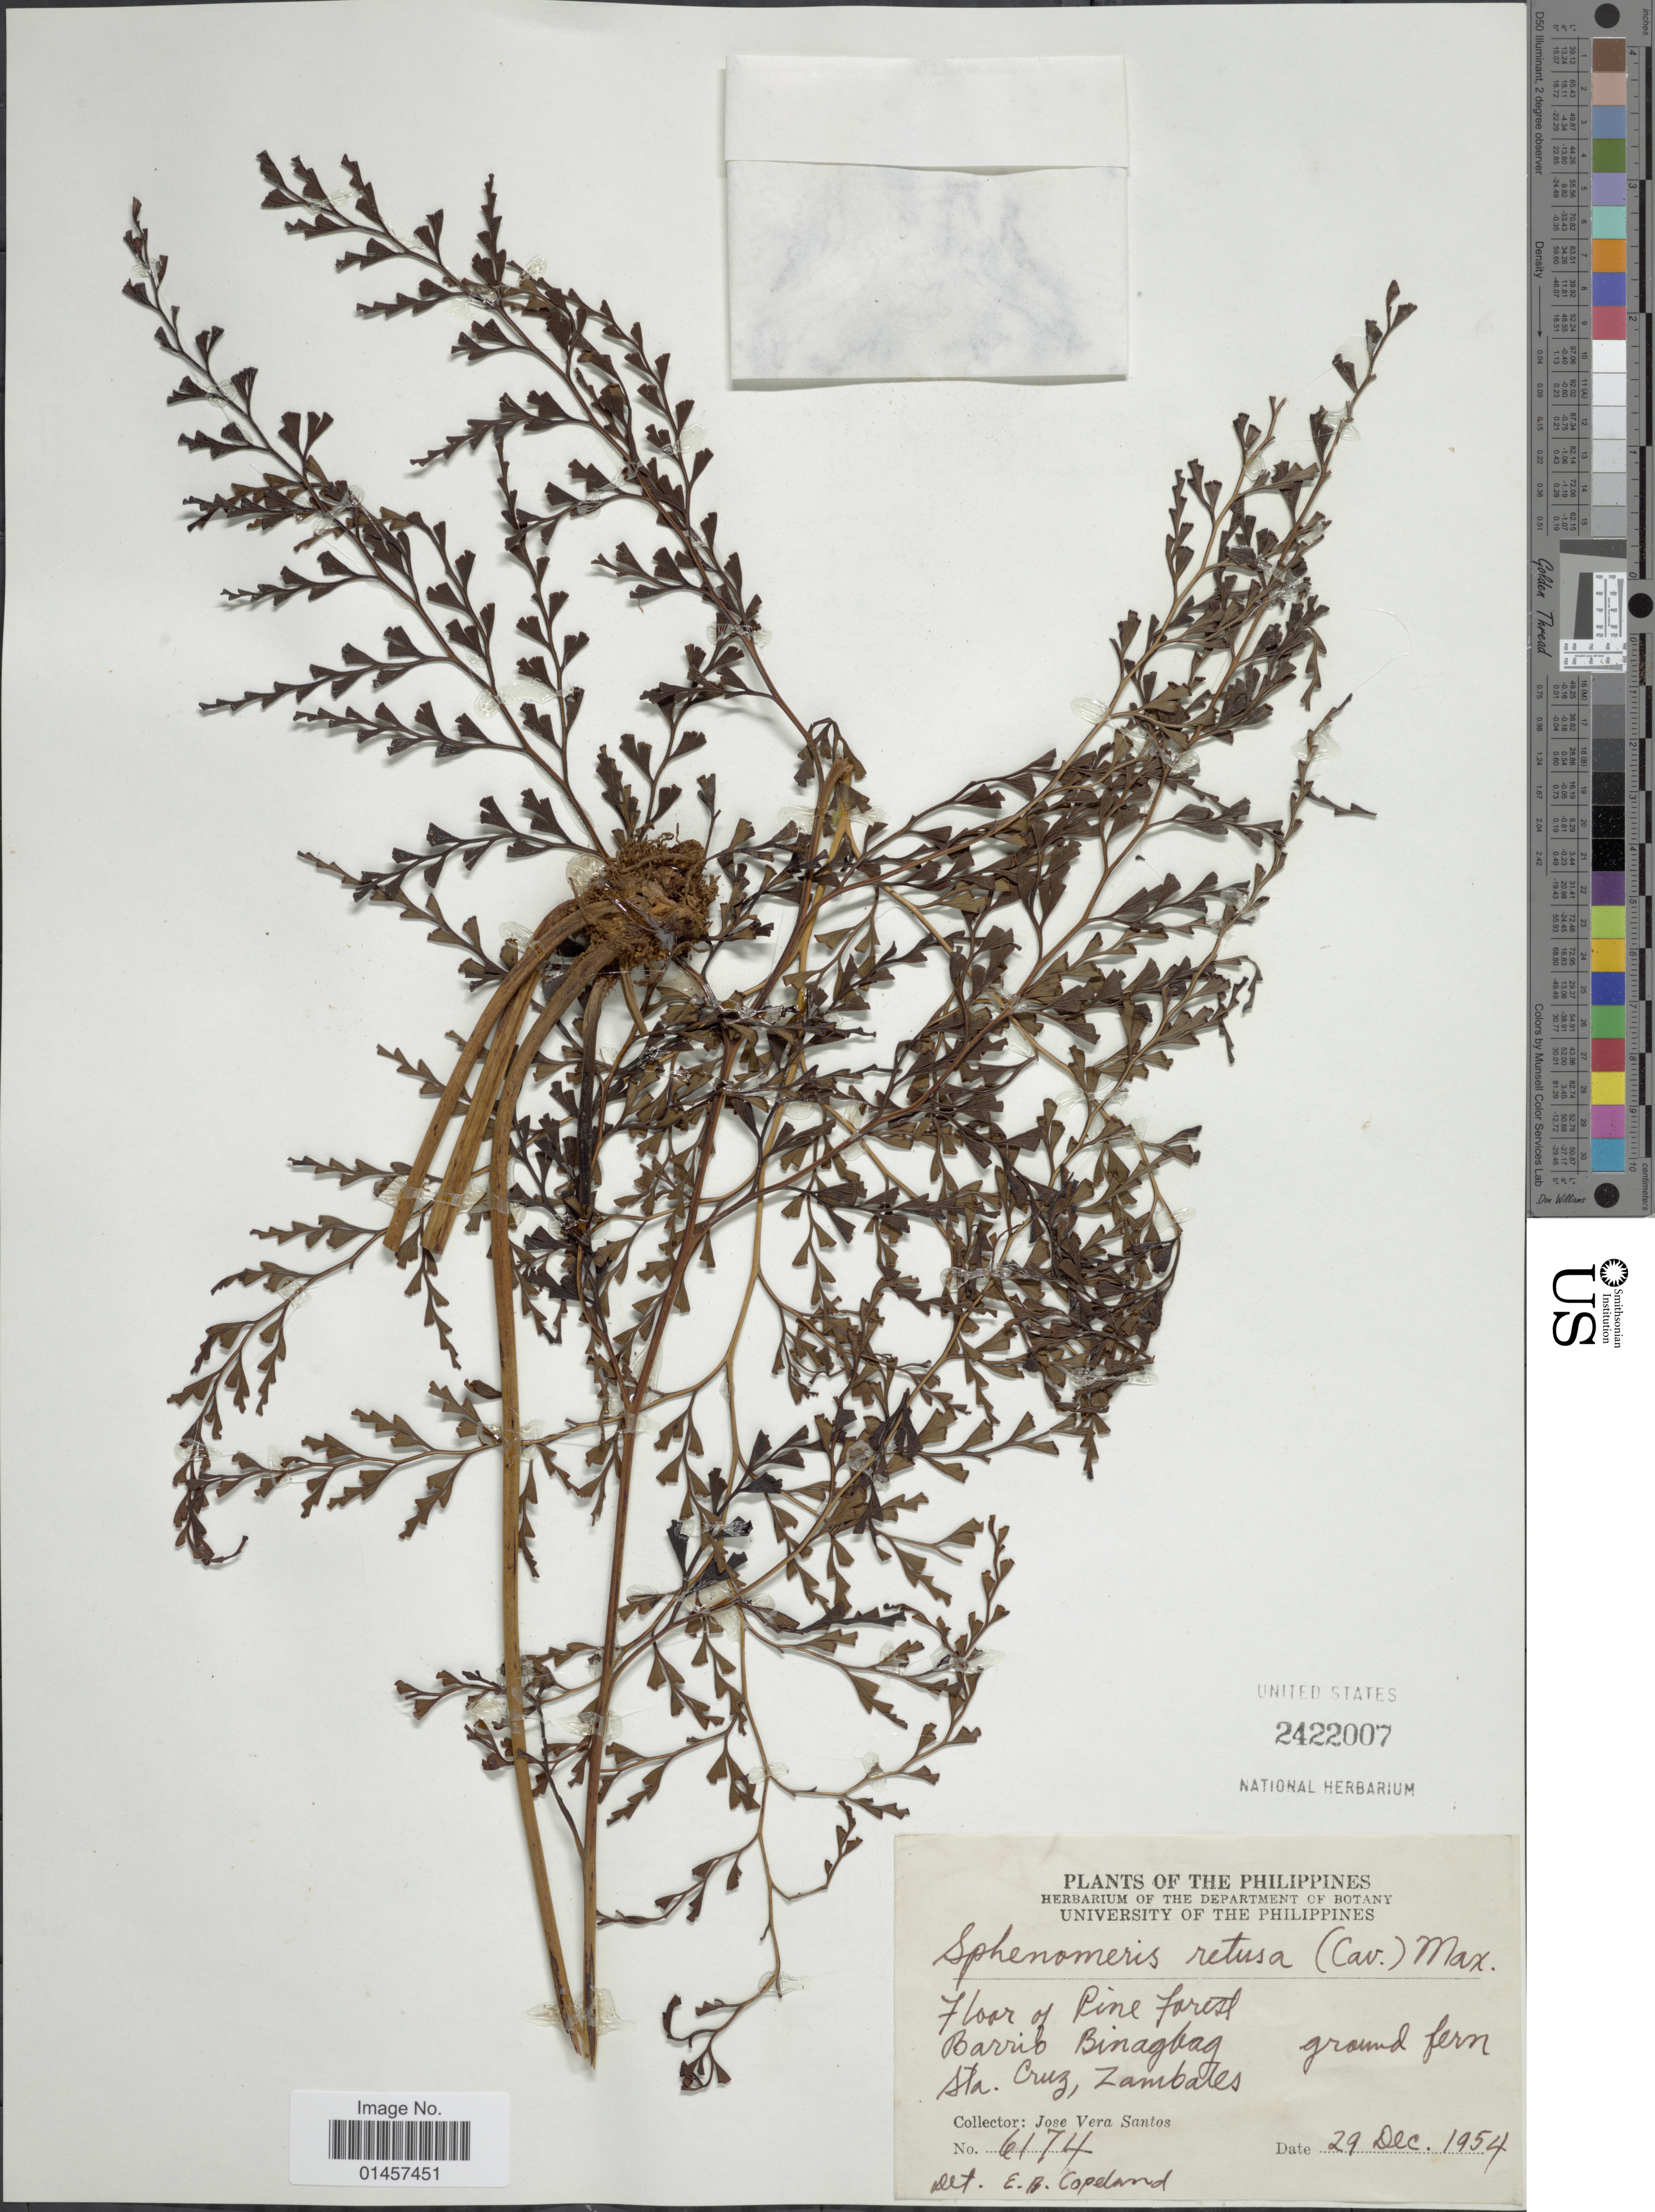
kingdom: Plantae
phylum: Tracheophyta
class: Polypodiopsida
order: Polypodiales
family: Lindsaeaceae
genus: Sphenomeris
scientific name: Sphenomeris retusa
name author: (Cav.) Maxim.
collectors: J. V. Santos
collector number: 6174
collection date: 1954-12-29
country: Philippines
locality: Floor of Pine forest, Barrio Binagbag, Sta. Cruz, Zambates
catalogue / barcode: US 2422007